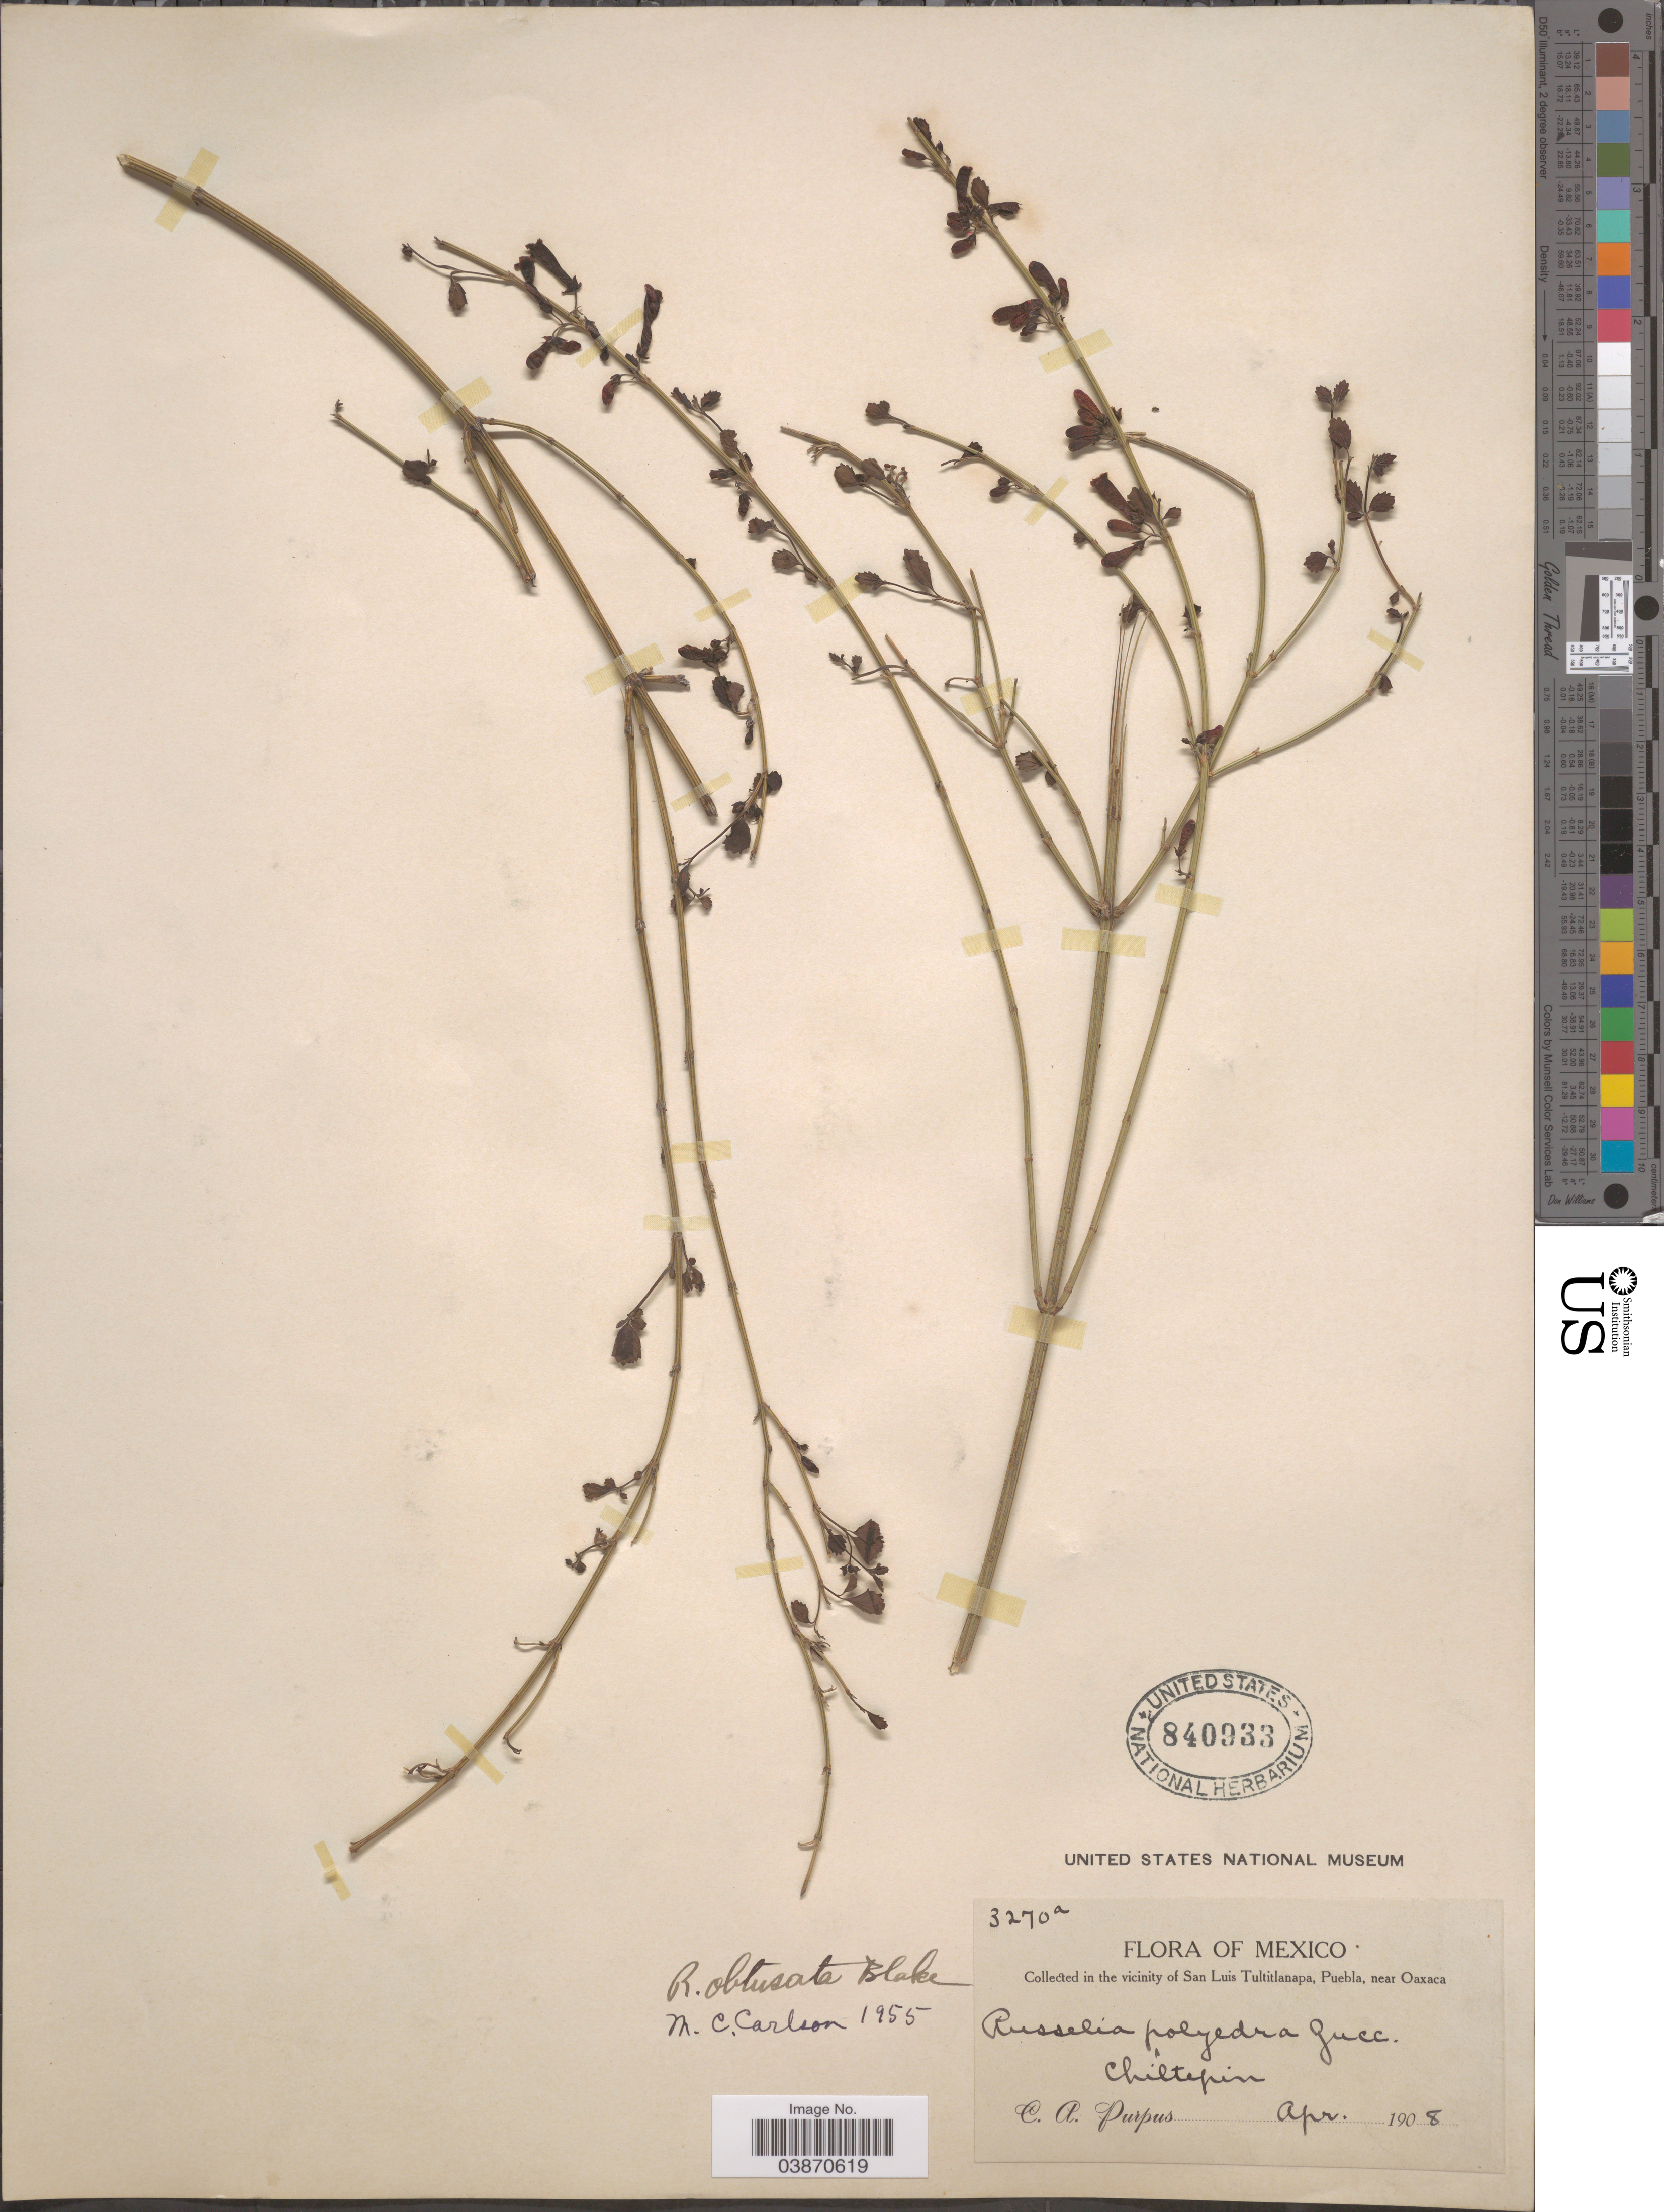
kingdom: Plantae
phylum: Tracheophyta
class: Magnoliopsida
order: Lamiales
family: Plantaginaceae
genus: Russelia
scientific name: Russelia obtusata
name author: S.F. Blake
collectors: C. A. Purpus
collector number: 3270a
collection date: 1908-04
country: Mexico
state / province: Puebla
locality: In the vicinity of San Luis Tultitlanapa, near Oaxaca. Chiltepin.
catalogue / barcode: US 840933